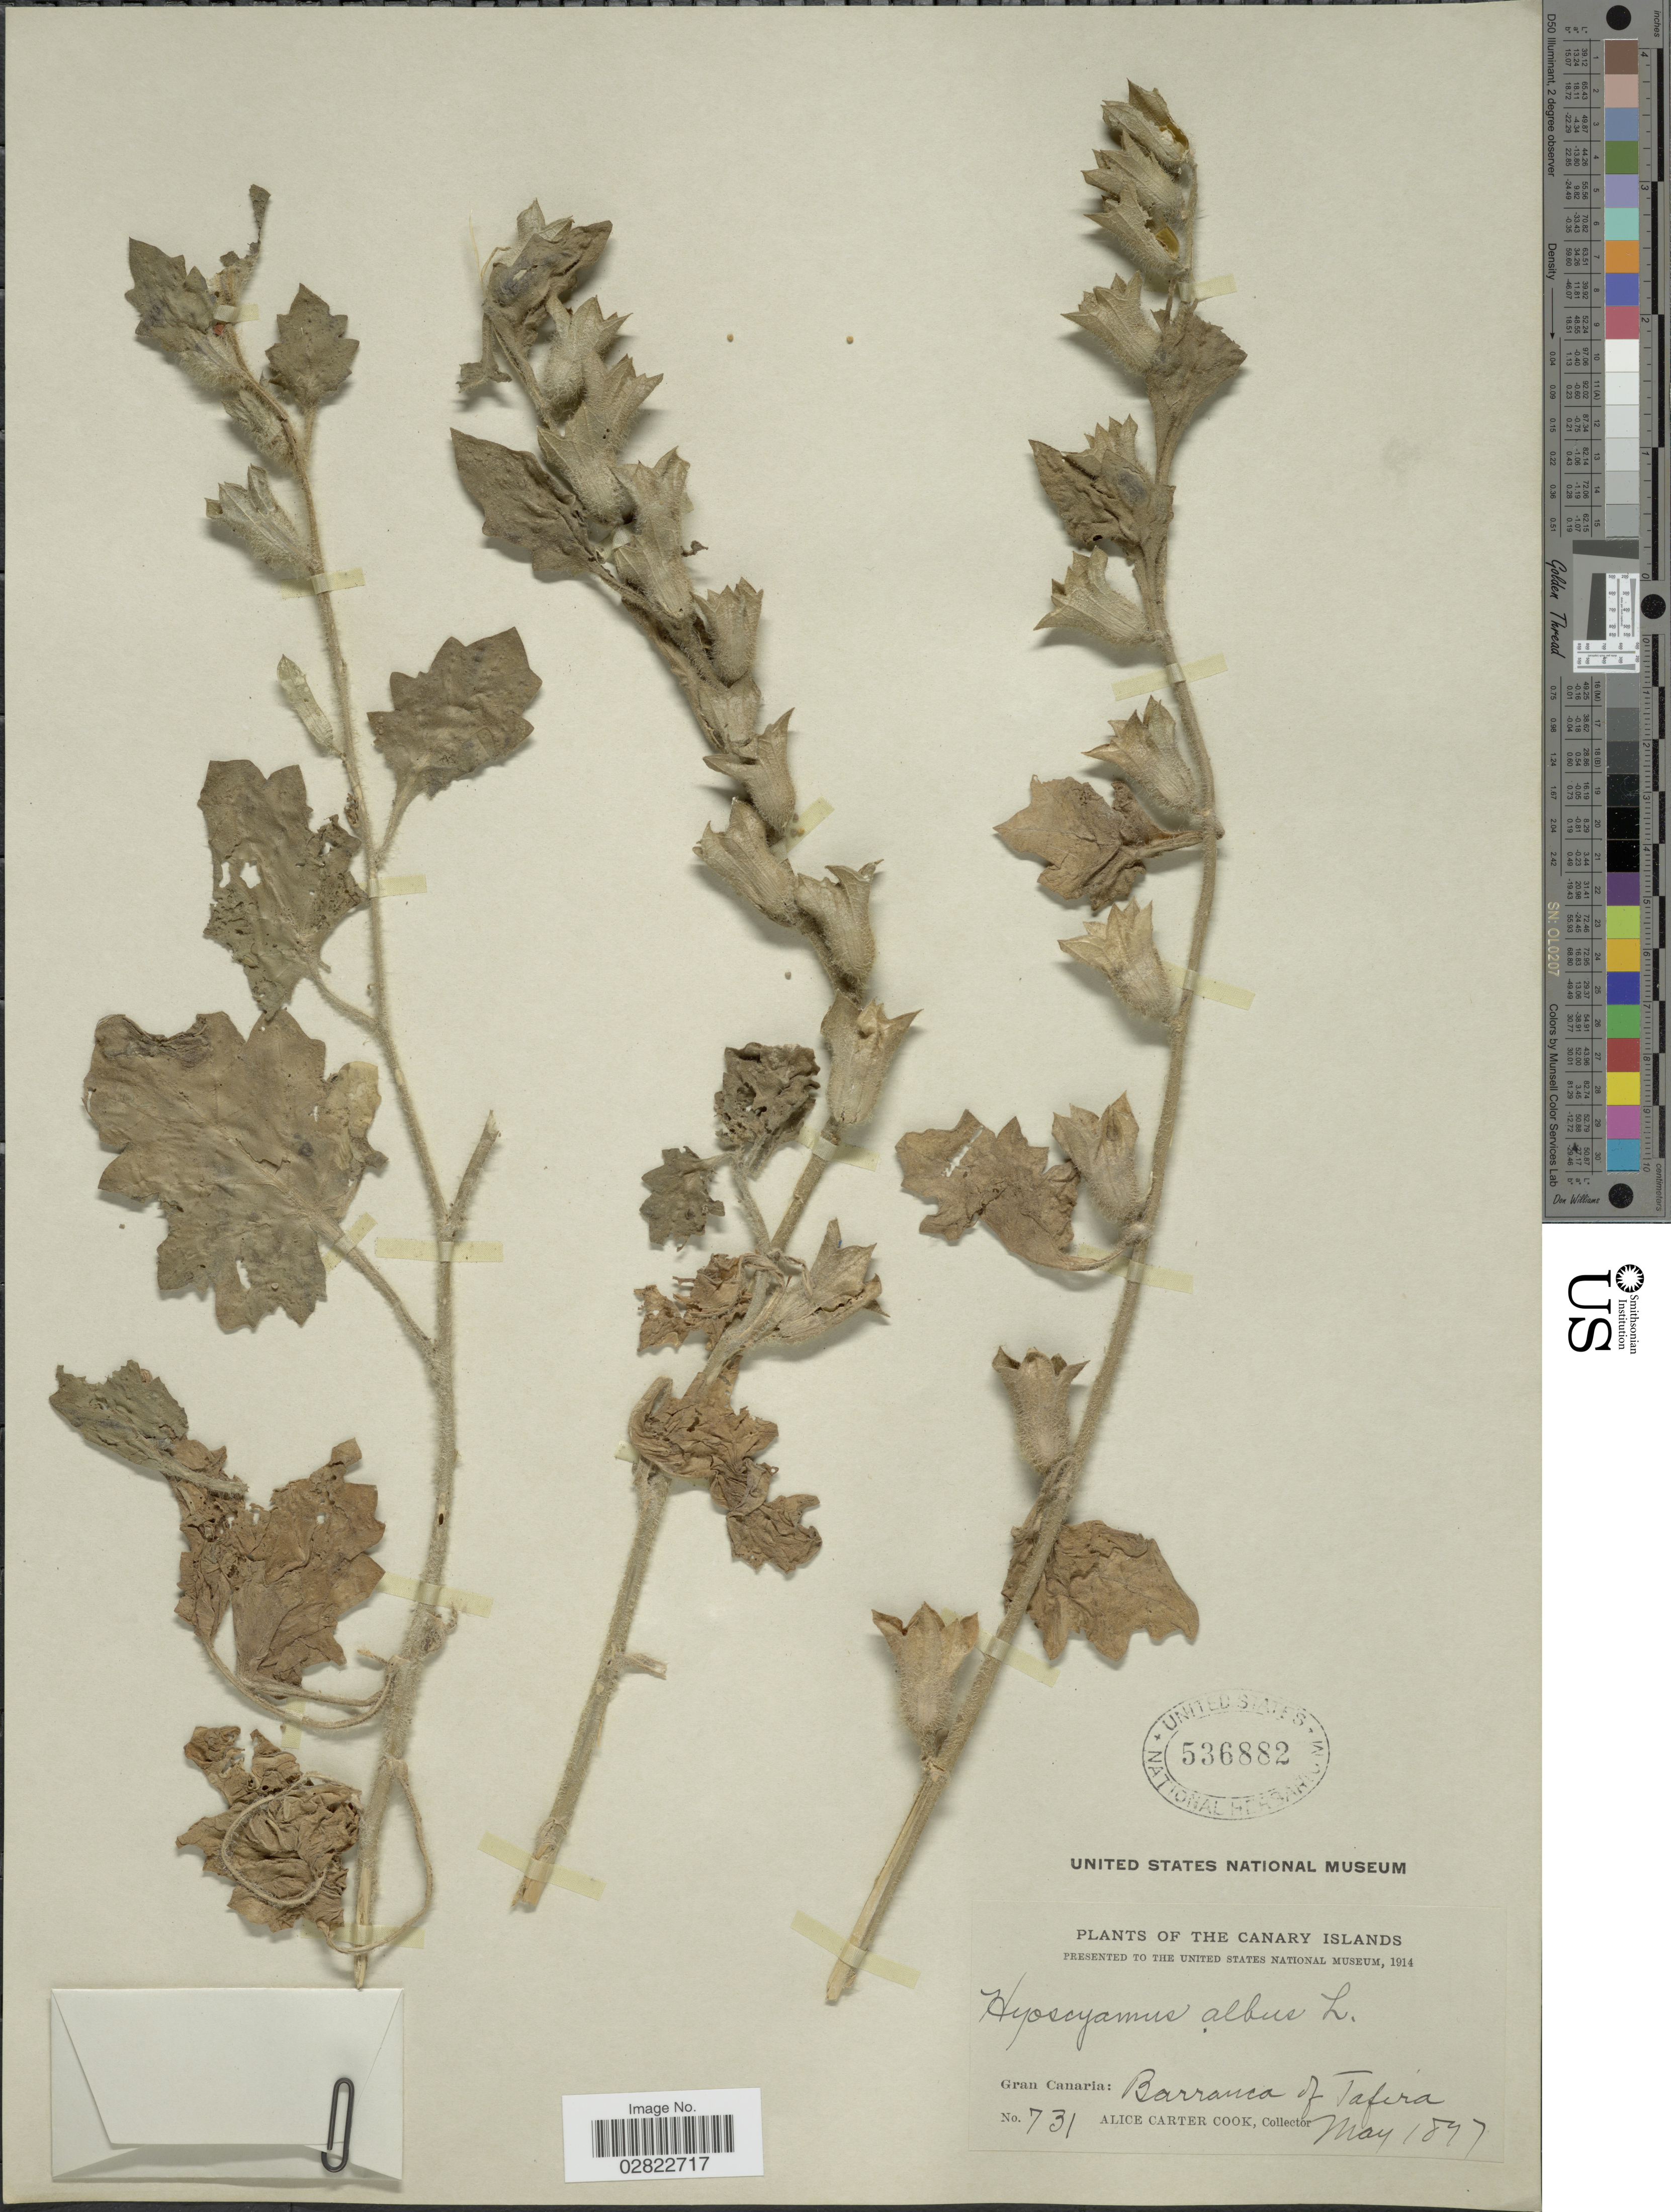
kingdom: Plantae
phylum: Tracheophyta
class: Magnoliopsida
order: Solanales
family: Solanaceae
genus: Hyoscyamus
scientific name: Hyoscyamus albus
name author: L.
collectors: Alice C. Cook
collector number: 731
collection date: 1847-05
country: Spain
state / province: Canarias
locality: Canary Islands, Gran Canaria, Barranca of Tafira.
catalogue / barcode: US 536882